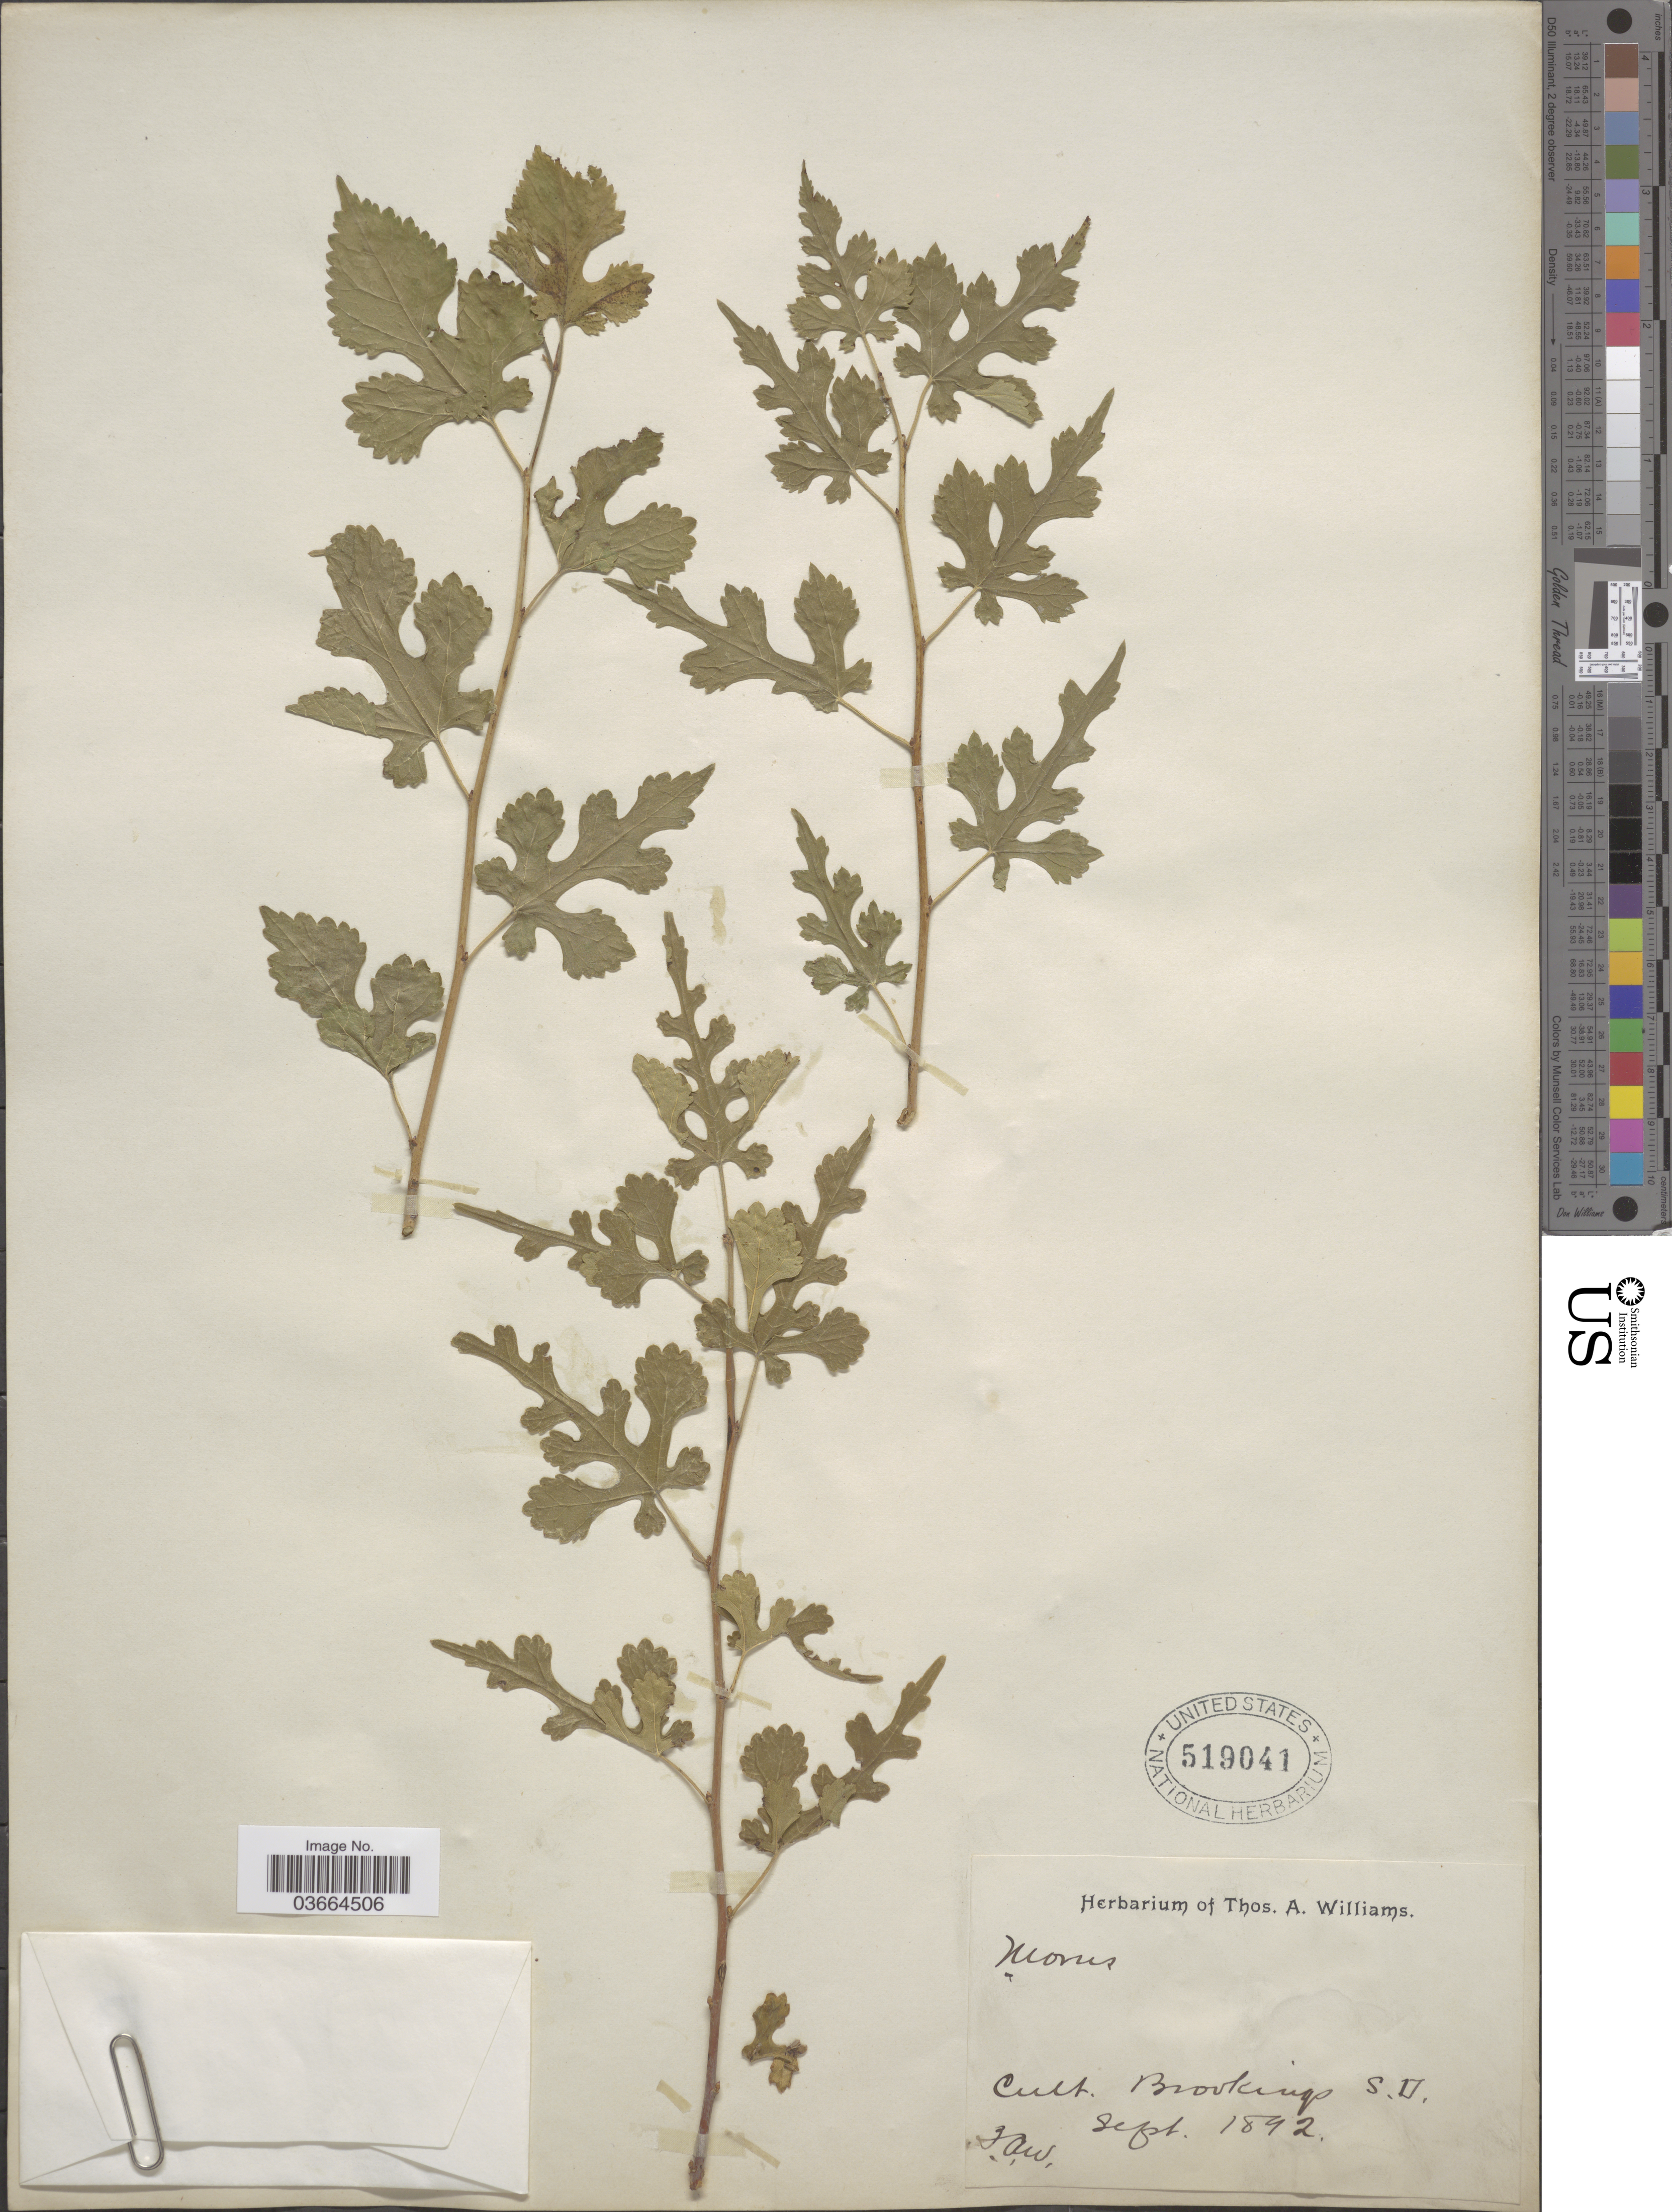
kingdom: Plantae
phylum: Tracheophyta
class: Magnoliopsida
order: Rosales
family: Moraceae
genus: Morus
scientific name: Morus alba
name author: L.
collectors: T. A. Williams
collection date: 1892-09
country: United States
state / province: South Dakota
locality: Brookings.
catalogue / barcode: US 519041